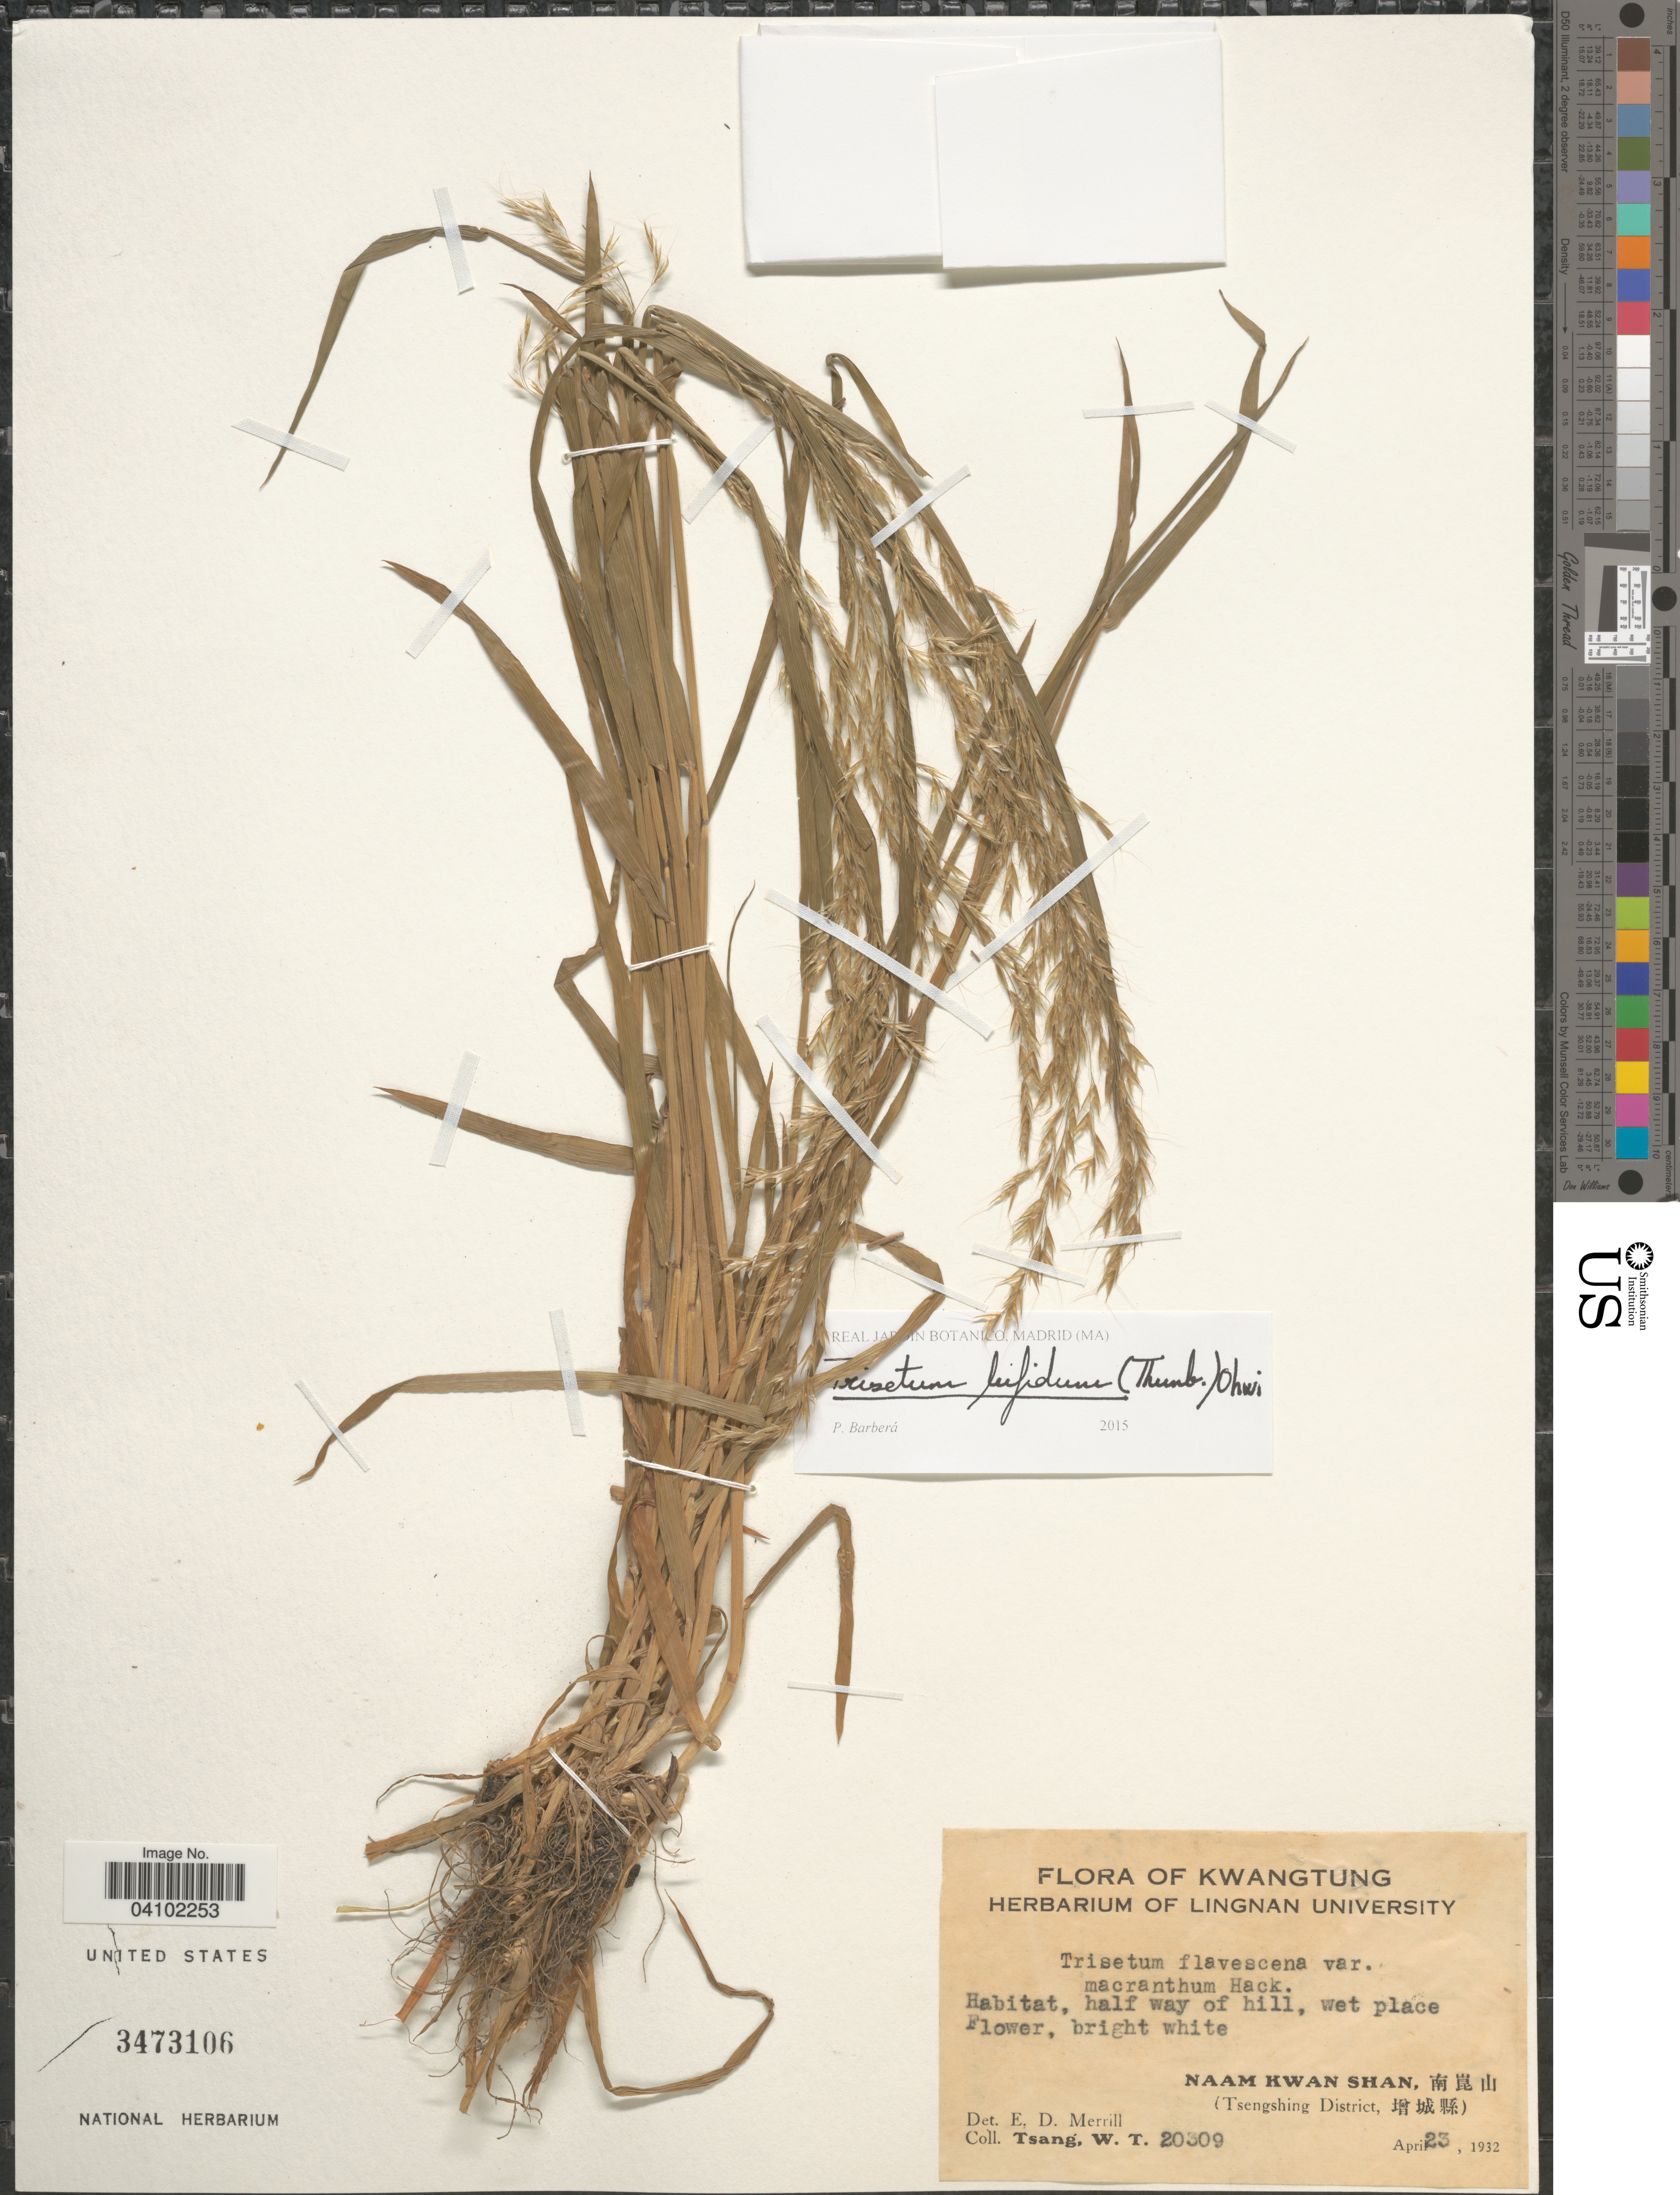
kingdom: Plantae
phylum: Tracheophyta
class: Liliopsida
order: Poales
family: Poaceae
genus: Sibirotrisetum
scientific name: Sibirotrisetum bifidum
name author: (Thunb.) Barberá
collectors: W. T. Tsang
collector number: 20309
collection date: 1932-04-23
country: China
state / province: Guangdong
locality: Kwangtung. Naam Kwan Shan, [Foreign script] (Tsengshing District, [Foreign script]).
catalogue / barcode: US 3473106